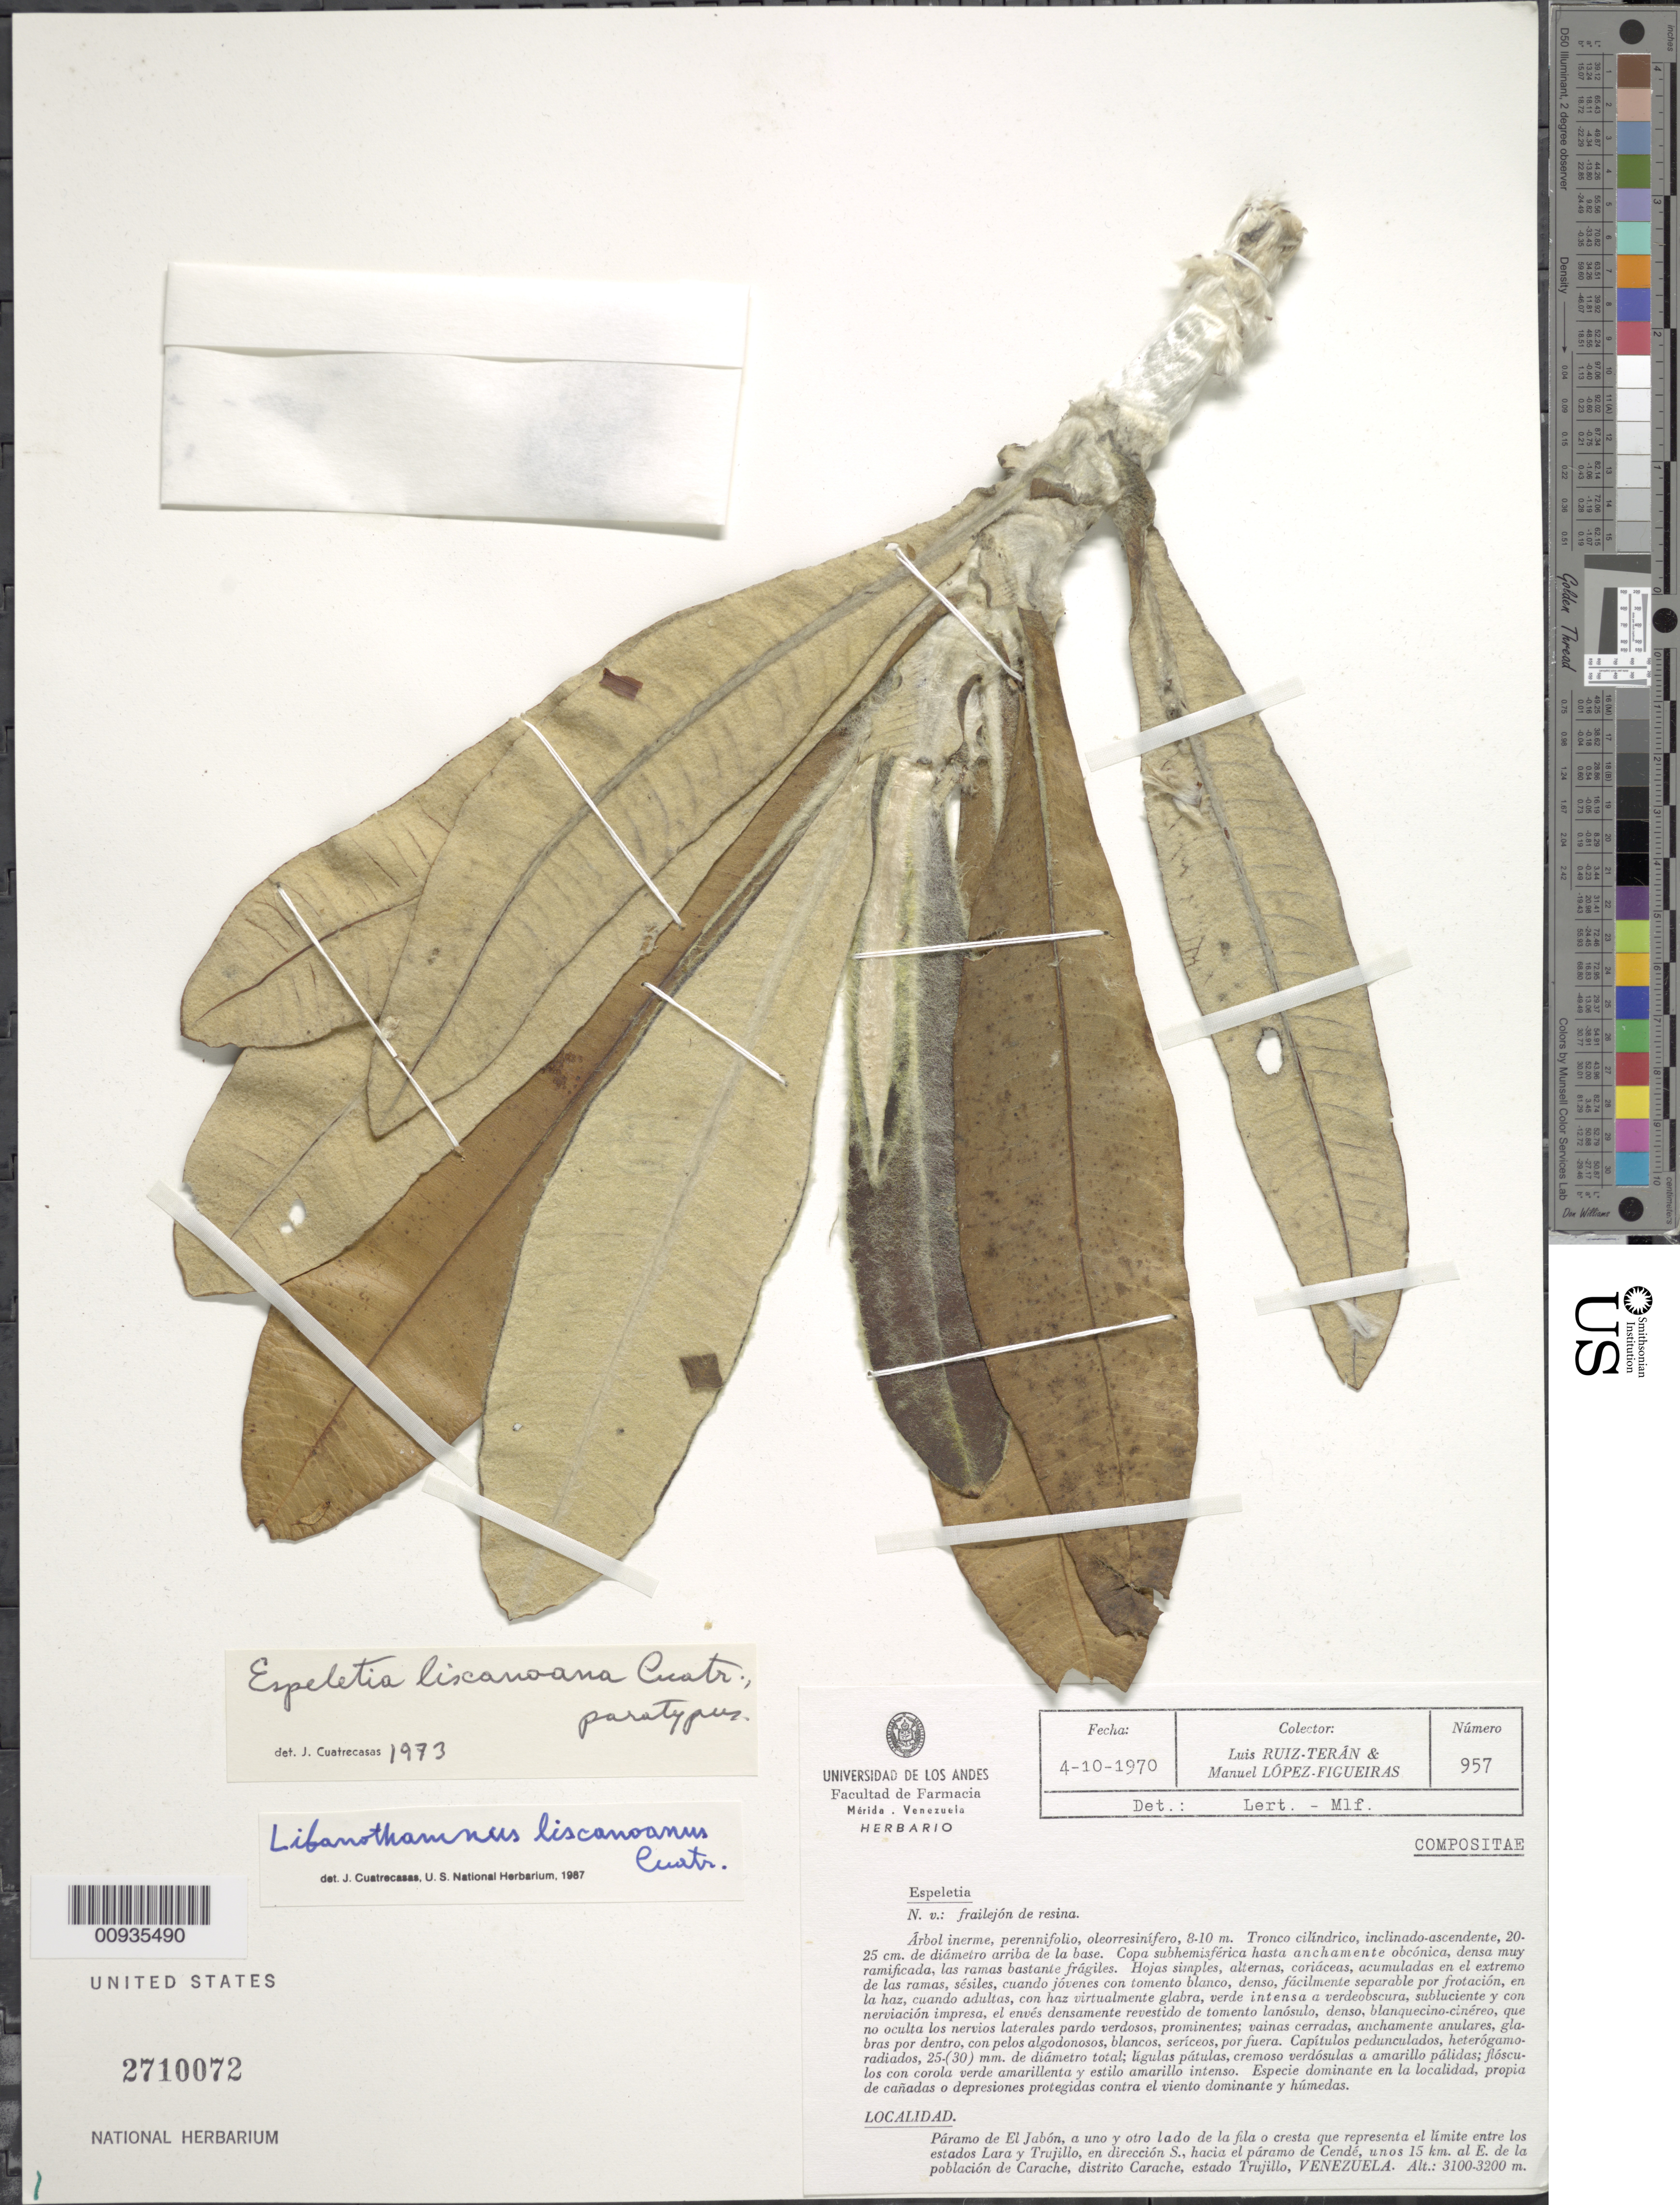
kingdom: Plantae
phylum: Tracheophyta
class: Magnoliopsida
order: Asterales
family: Asteraceae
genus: Libanothamnus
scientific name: Libanothamnus liscanoanus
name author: (Cuatrec.) Cuatrec.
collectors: L. Teran & M. López Figueiras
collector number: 957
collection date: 1970-10-04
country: Venezuela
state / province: Trujillo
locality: Paramo de El Jabon, entre los estados Lara y Trujillo, en direccion S., hacia el paramo de Cende, unos 15 km al E de la poblacion de Carache, distrito Carache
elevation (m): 3100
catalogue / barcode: US 2710072